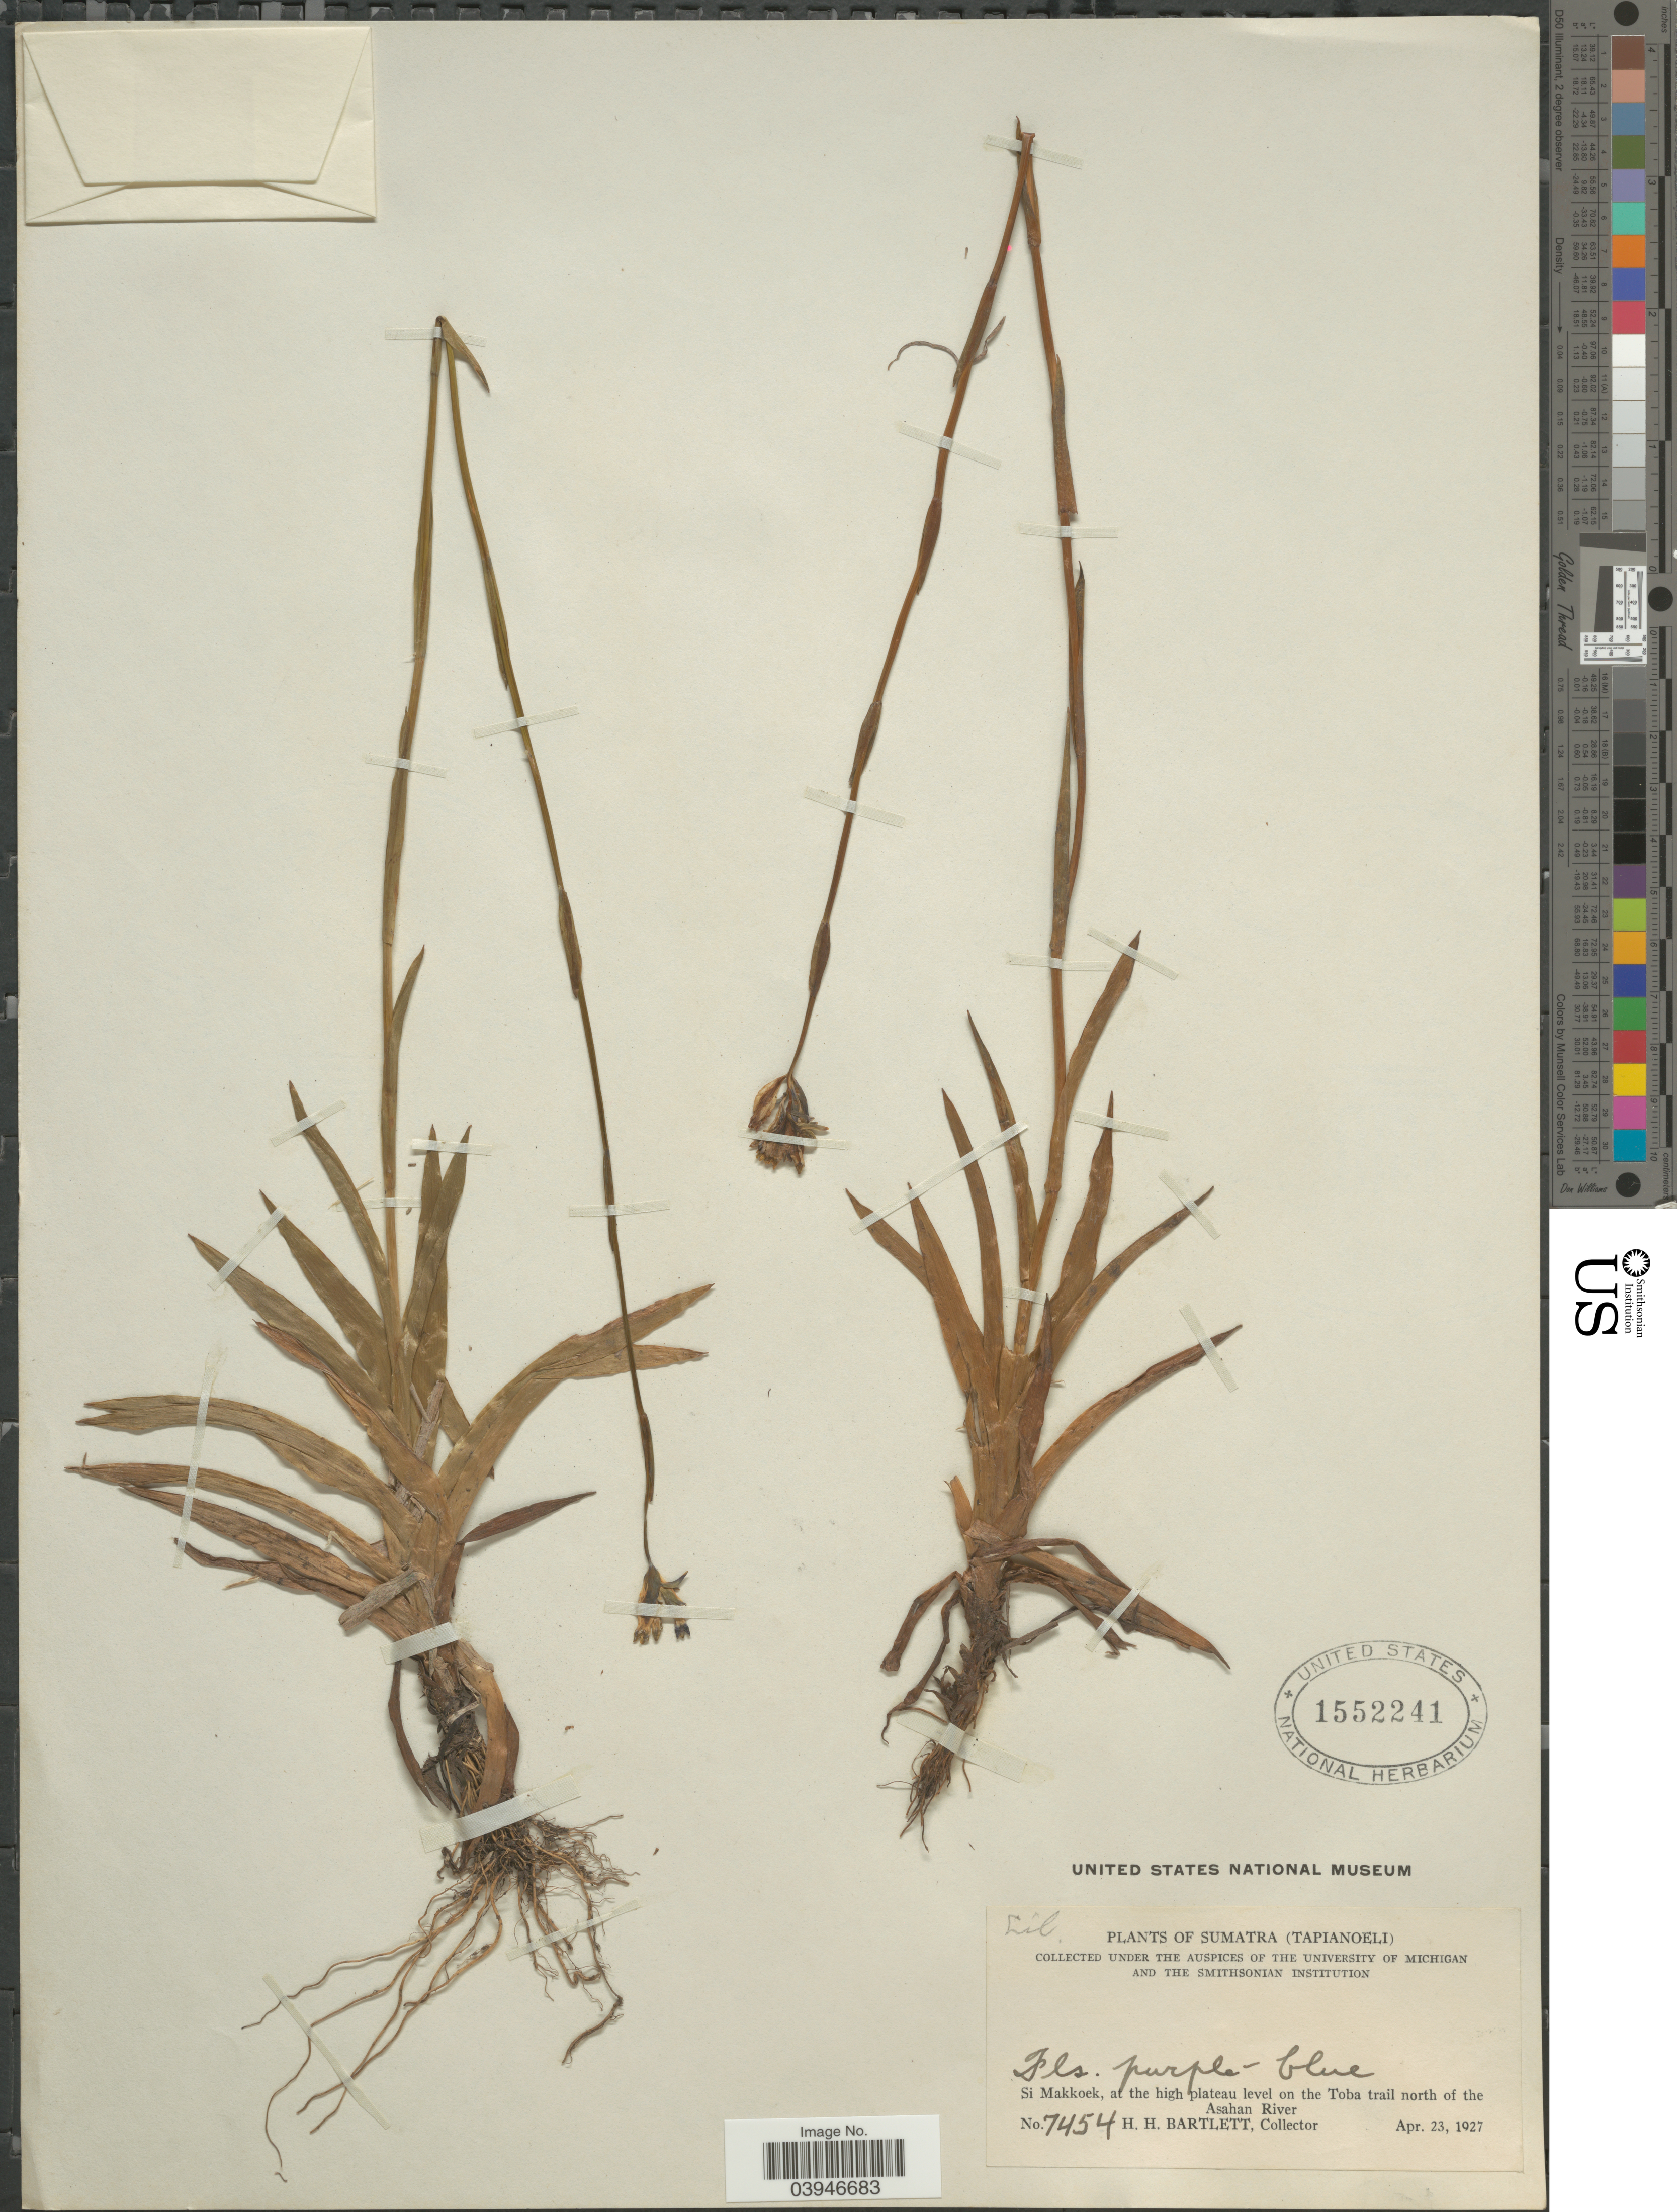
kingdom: Plantae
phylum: Tracheophyta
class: Liliopsida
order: Liliales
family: Liliaceae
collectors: H. H. Bartlett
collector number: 7454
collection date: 1927-04-23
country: Indonesia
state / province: Sumatra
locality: (Tapianoeli). Si Makkoek, at the high plateau level on the Toba trail north of the Asahan River.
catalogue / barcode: US 1552241